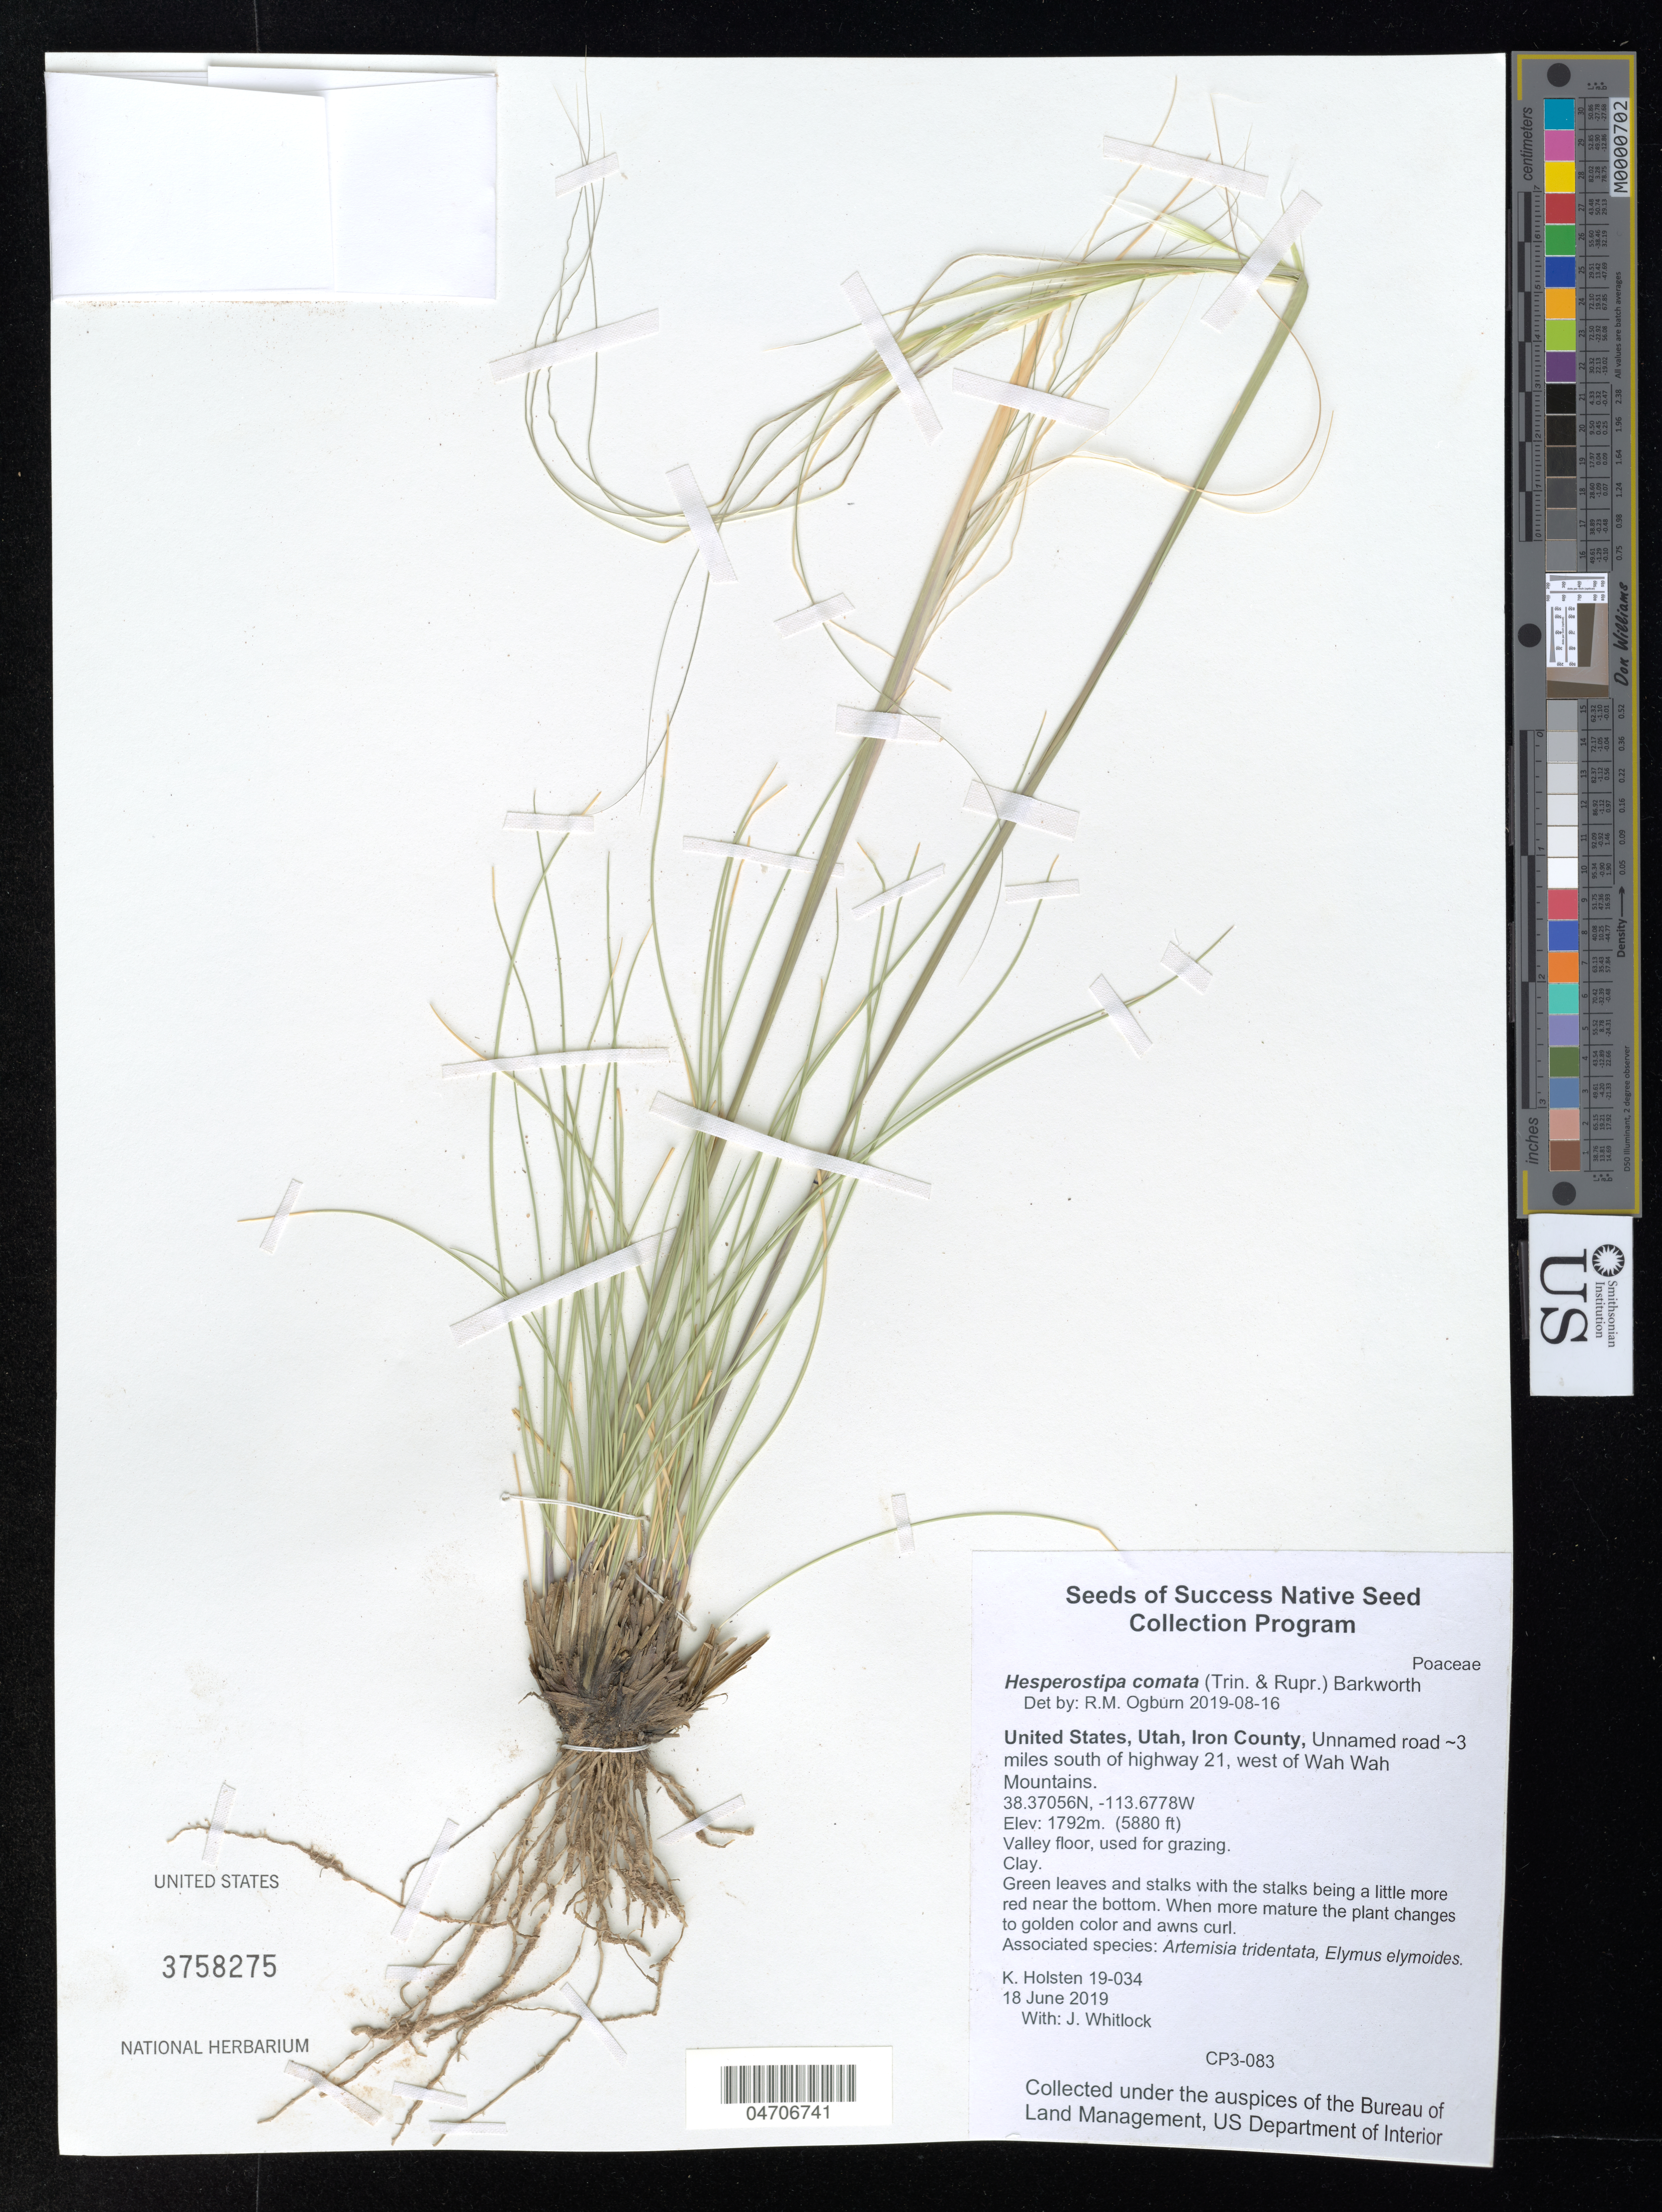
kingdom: Plantae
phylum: Tracheophyta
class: Liliopsida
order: Poales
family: Poaceae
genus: Hesperostipa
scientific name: Hesperostipa comata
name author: (Trin. & Rupr.) Barkworth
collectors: B. Ponman & A. Quintanar Castillo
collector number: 19-034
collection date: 2019-06-18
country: United States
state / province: Utah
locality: Iron County, Unnamed road ~3 miles south of highway 21, west of Wah Wah Mountains.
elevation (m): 1792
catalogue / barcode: US 3758275